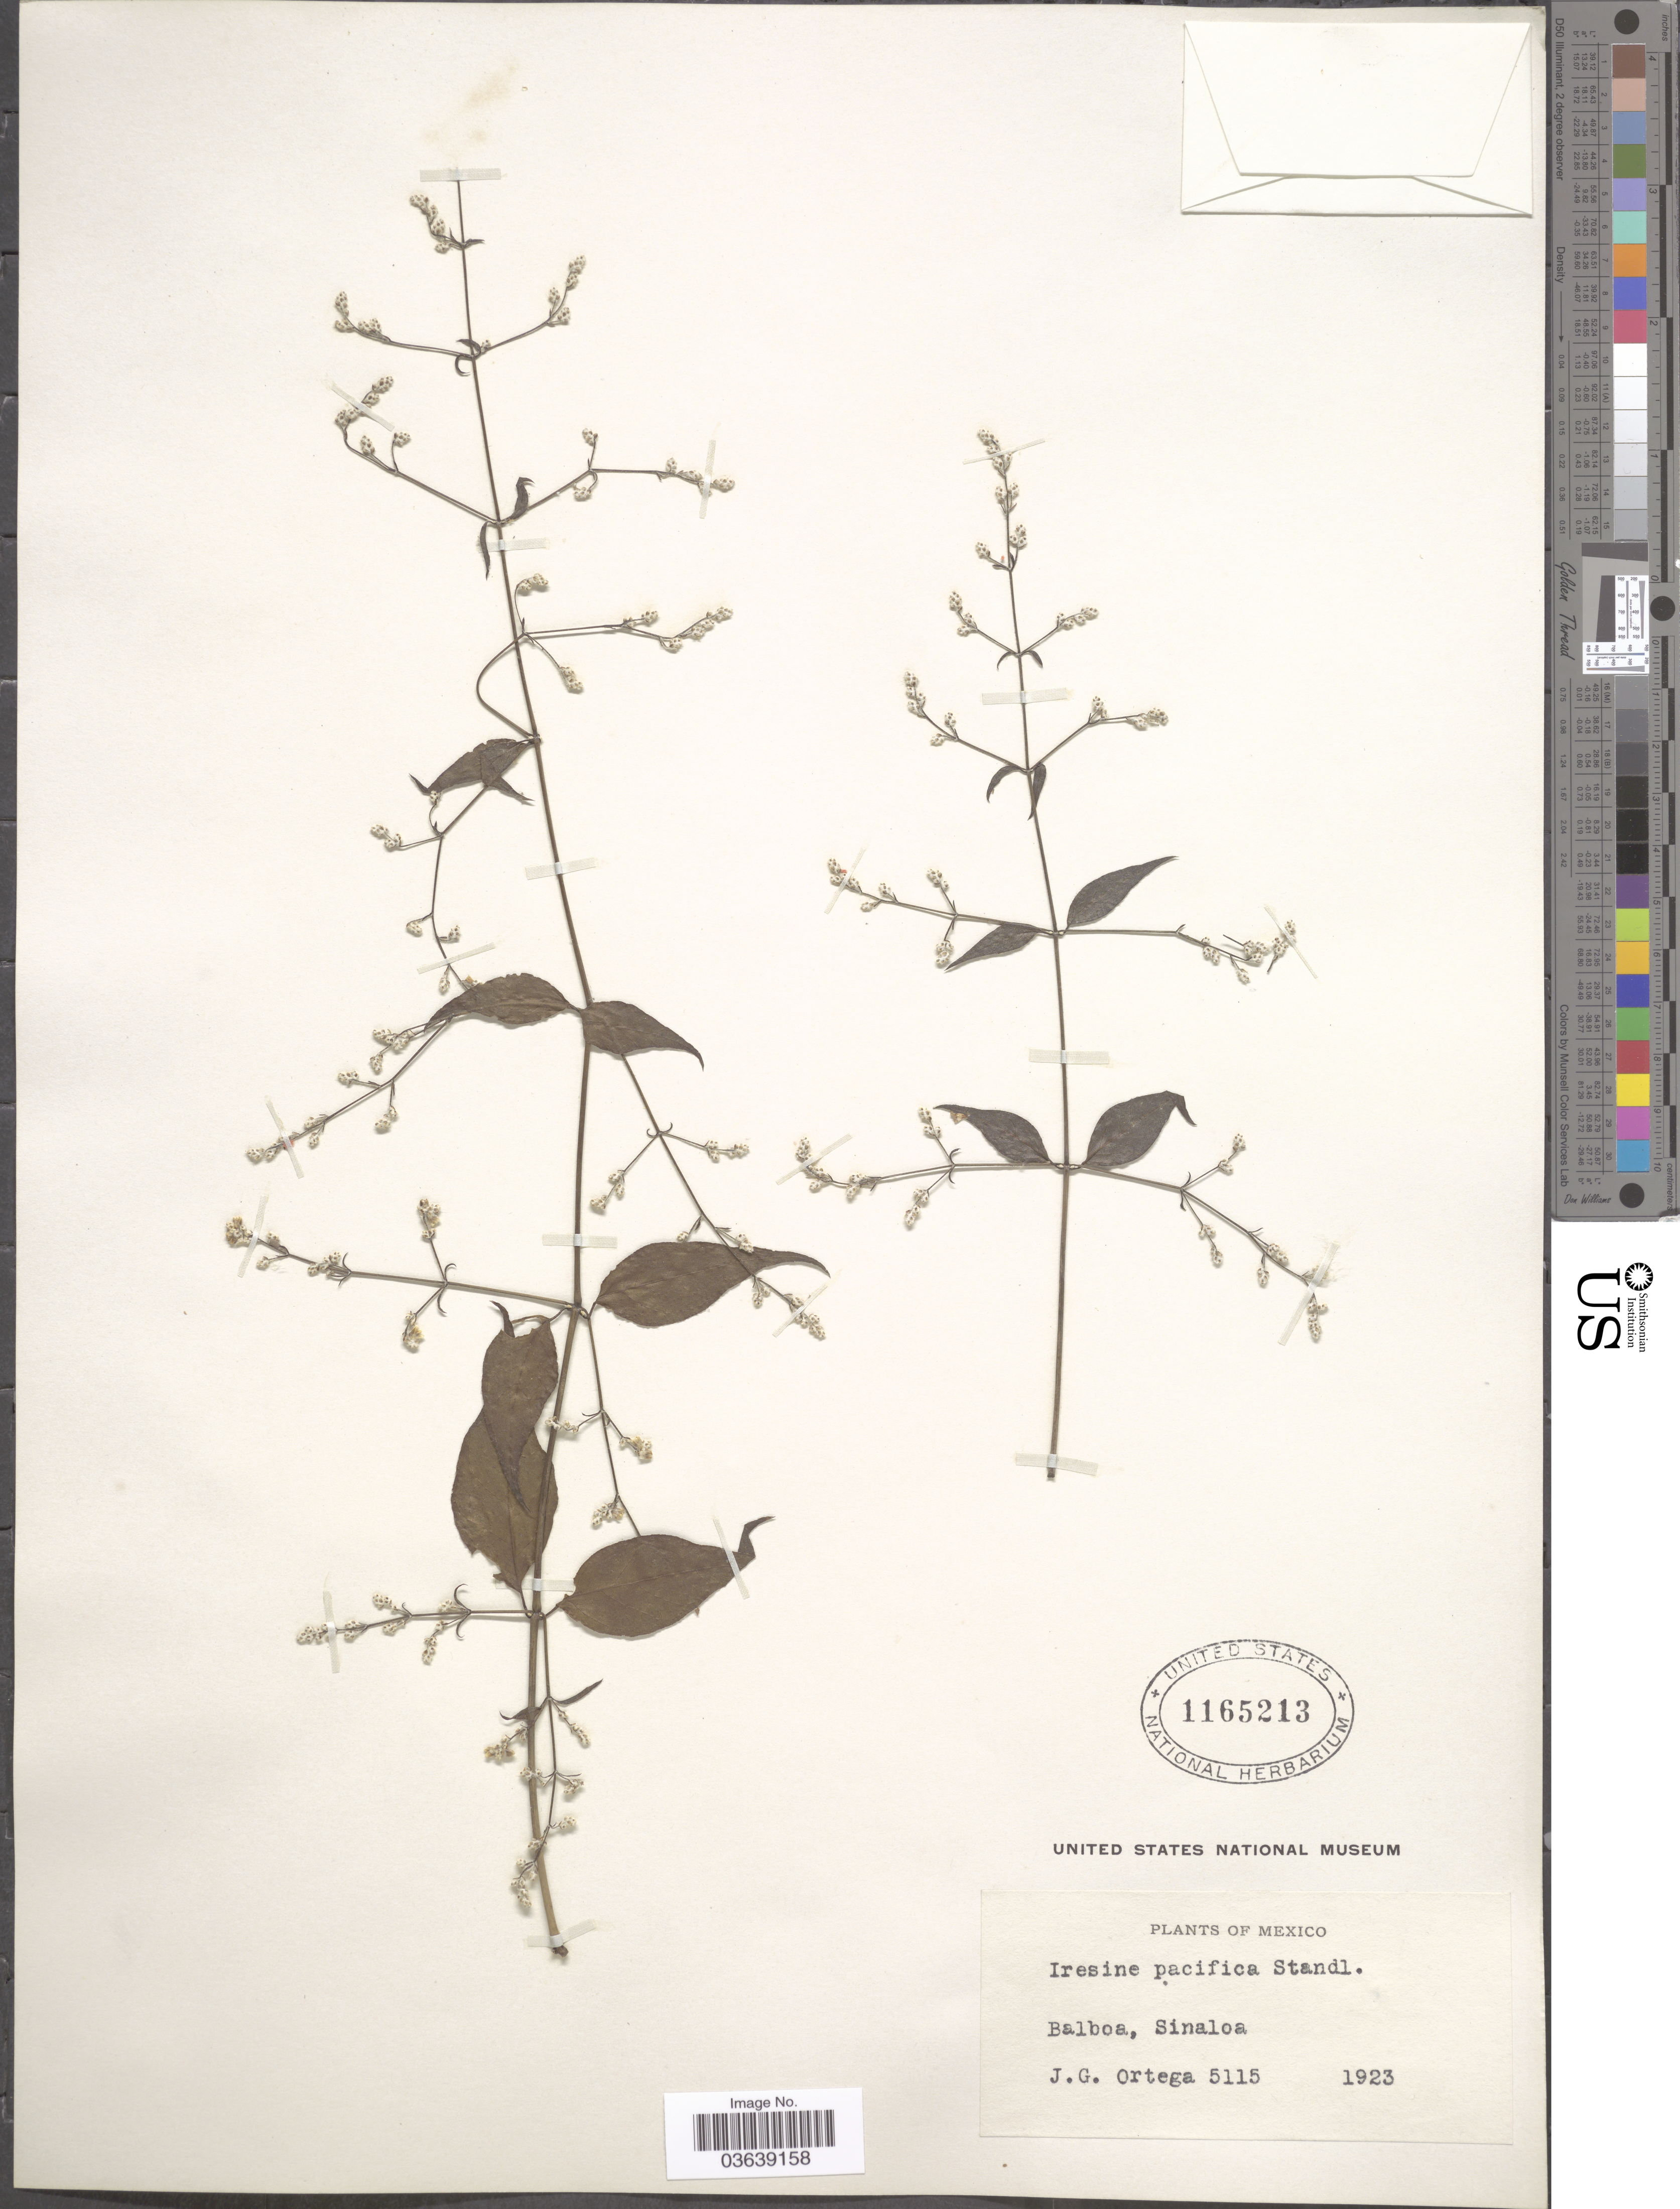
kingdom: Plantae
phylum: Tracheophyta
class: Magnoliopsida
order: Caryophyllales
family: Amaranthaceae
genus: Iresine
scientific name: Iresine pacifica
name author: Standl.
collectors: J. Ortega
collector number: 5115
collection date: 1923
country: Mexico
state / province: Sinaloa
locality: Balboa.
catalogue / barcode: US 1165213